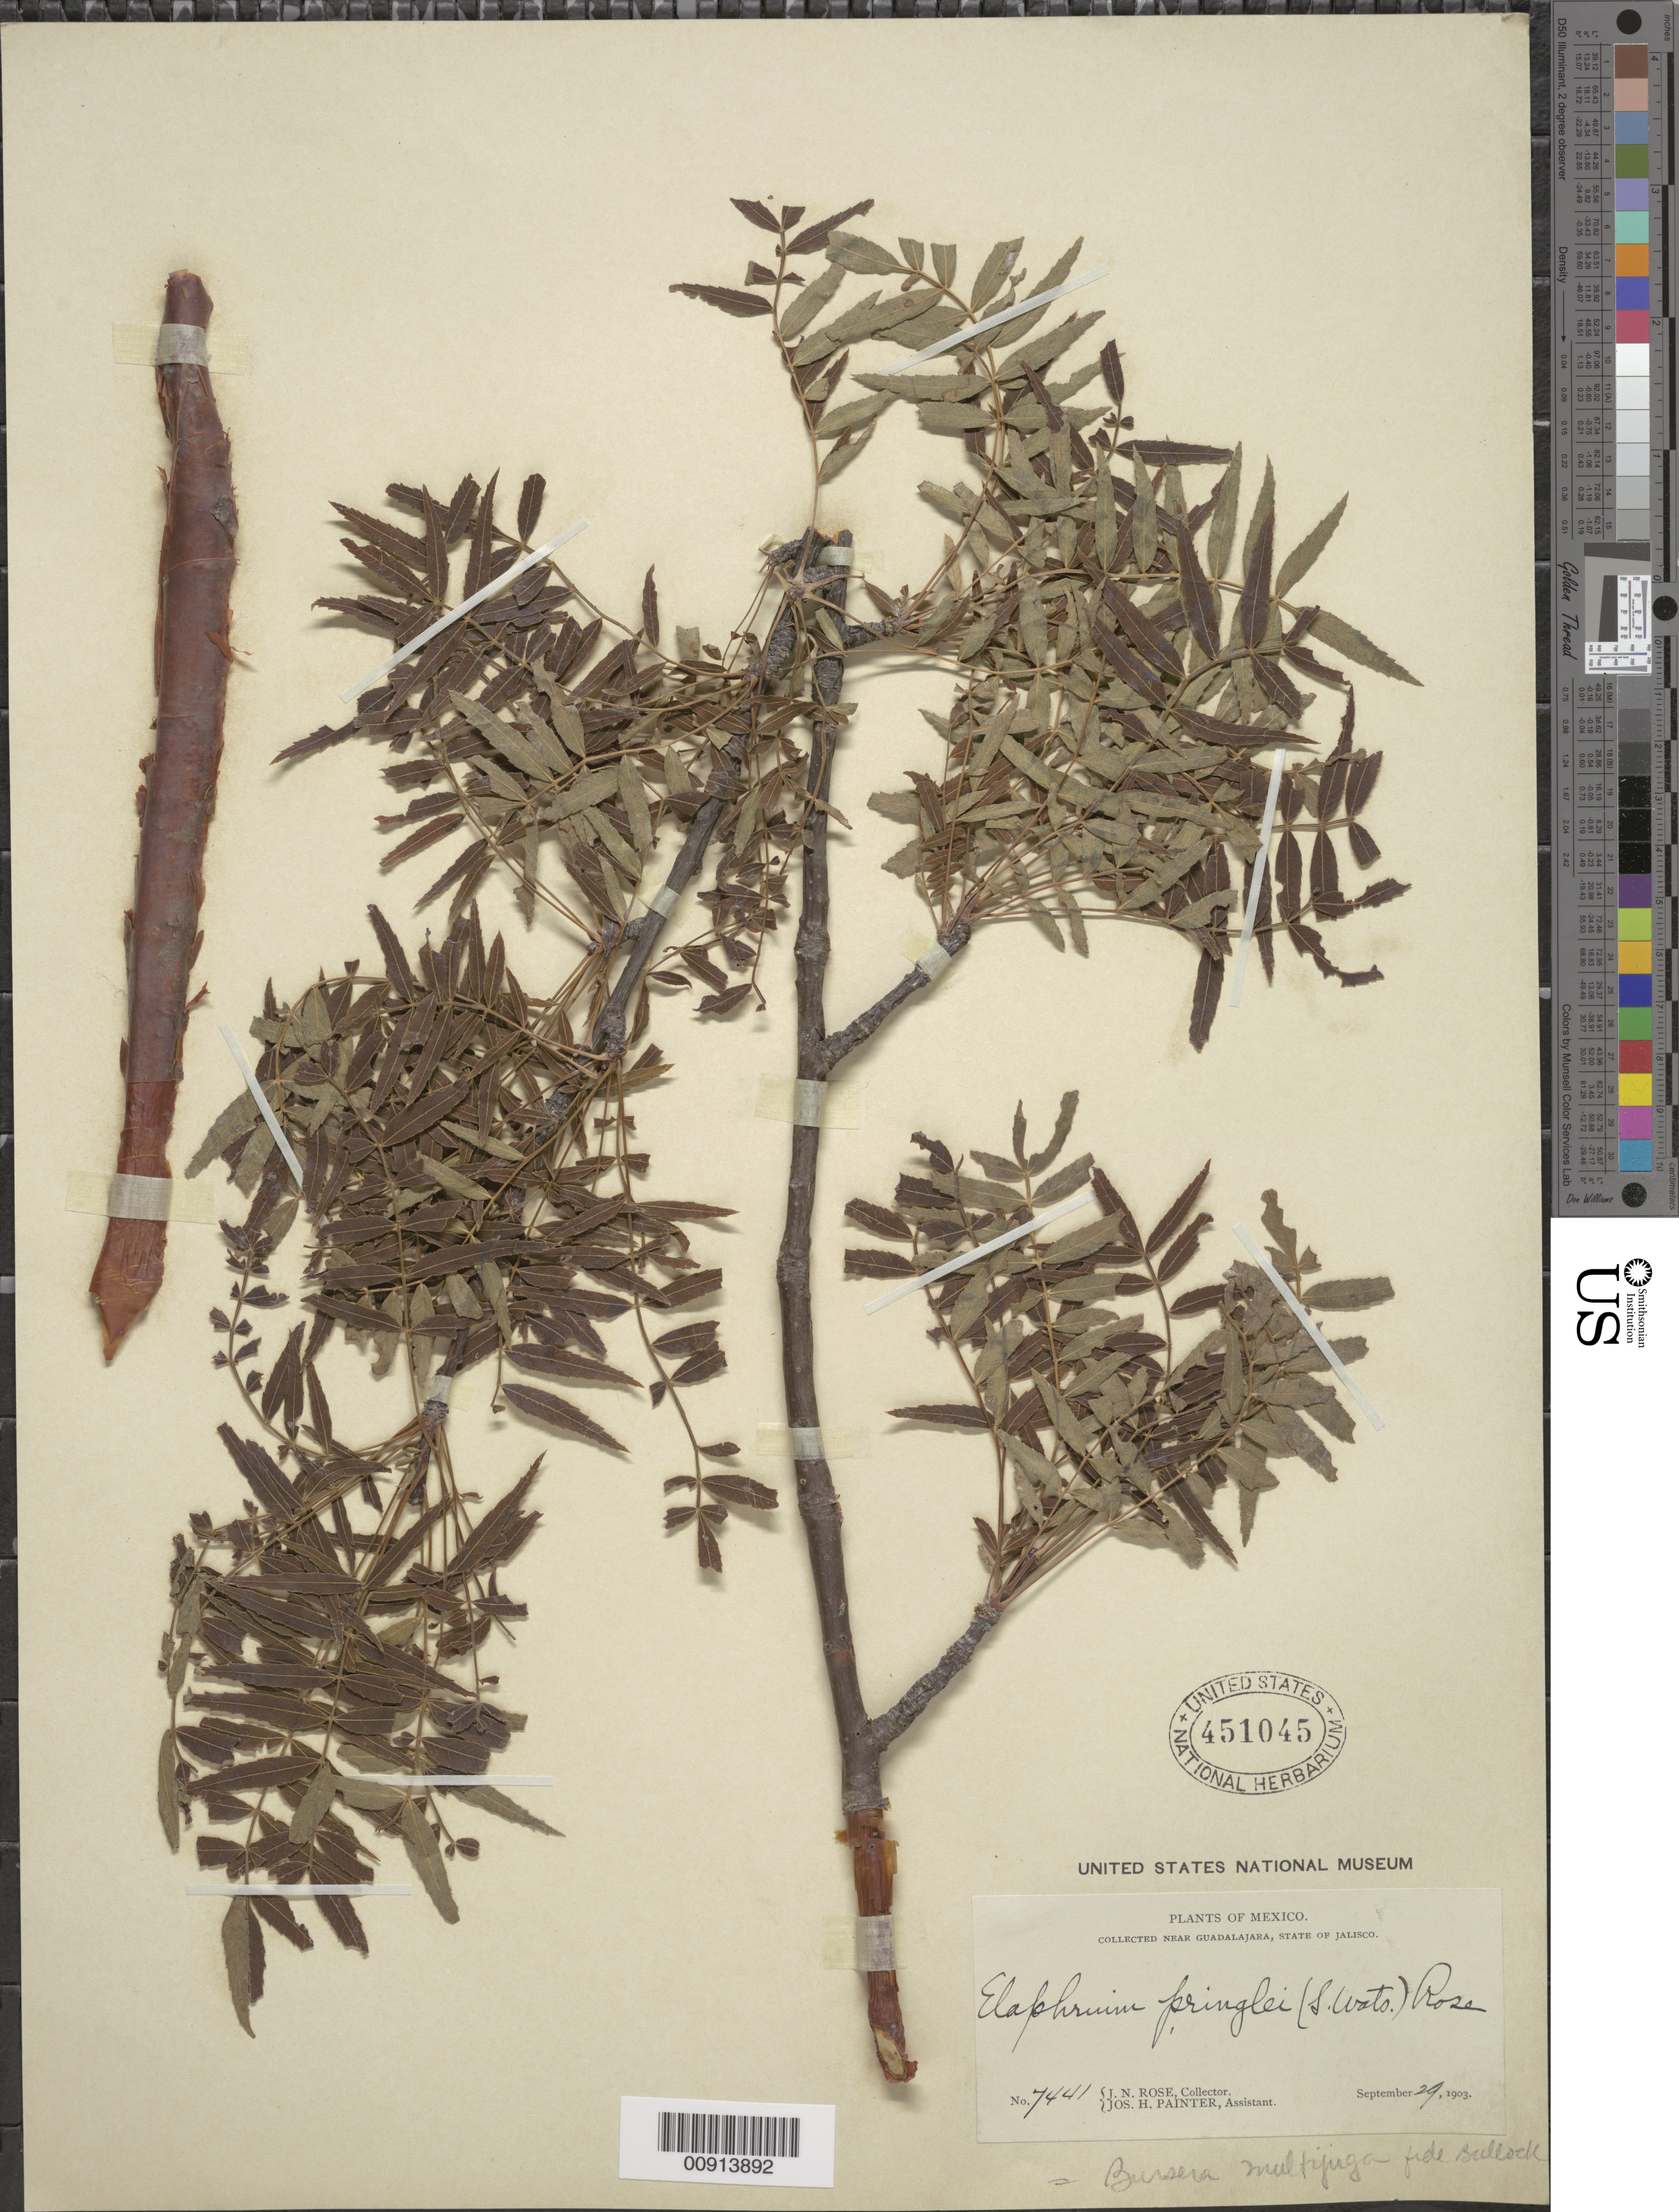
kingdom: Plantae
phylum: Tracheophyta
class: Magnoliopsida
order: Sapindales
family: Burseraceae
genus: Bursera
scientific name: Bursera multijuga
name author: Engl.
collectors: J. N. Rose & J. H. Painter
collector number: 7441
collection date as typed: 29 Sep 1903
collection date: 1903-09-29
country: Mexico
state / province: Jalisco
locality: Near Guadalajara, State of Jalisco.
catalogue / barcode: US 451045